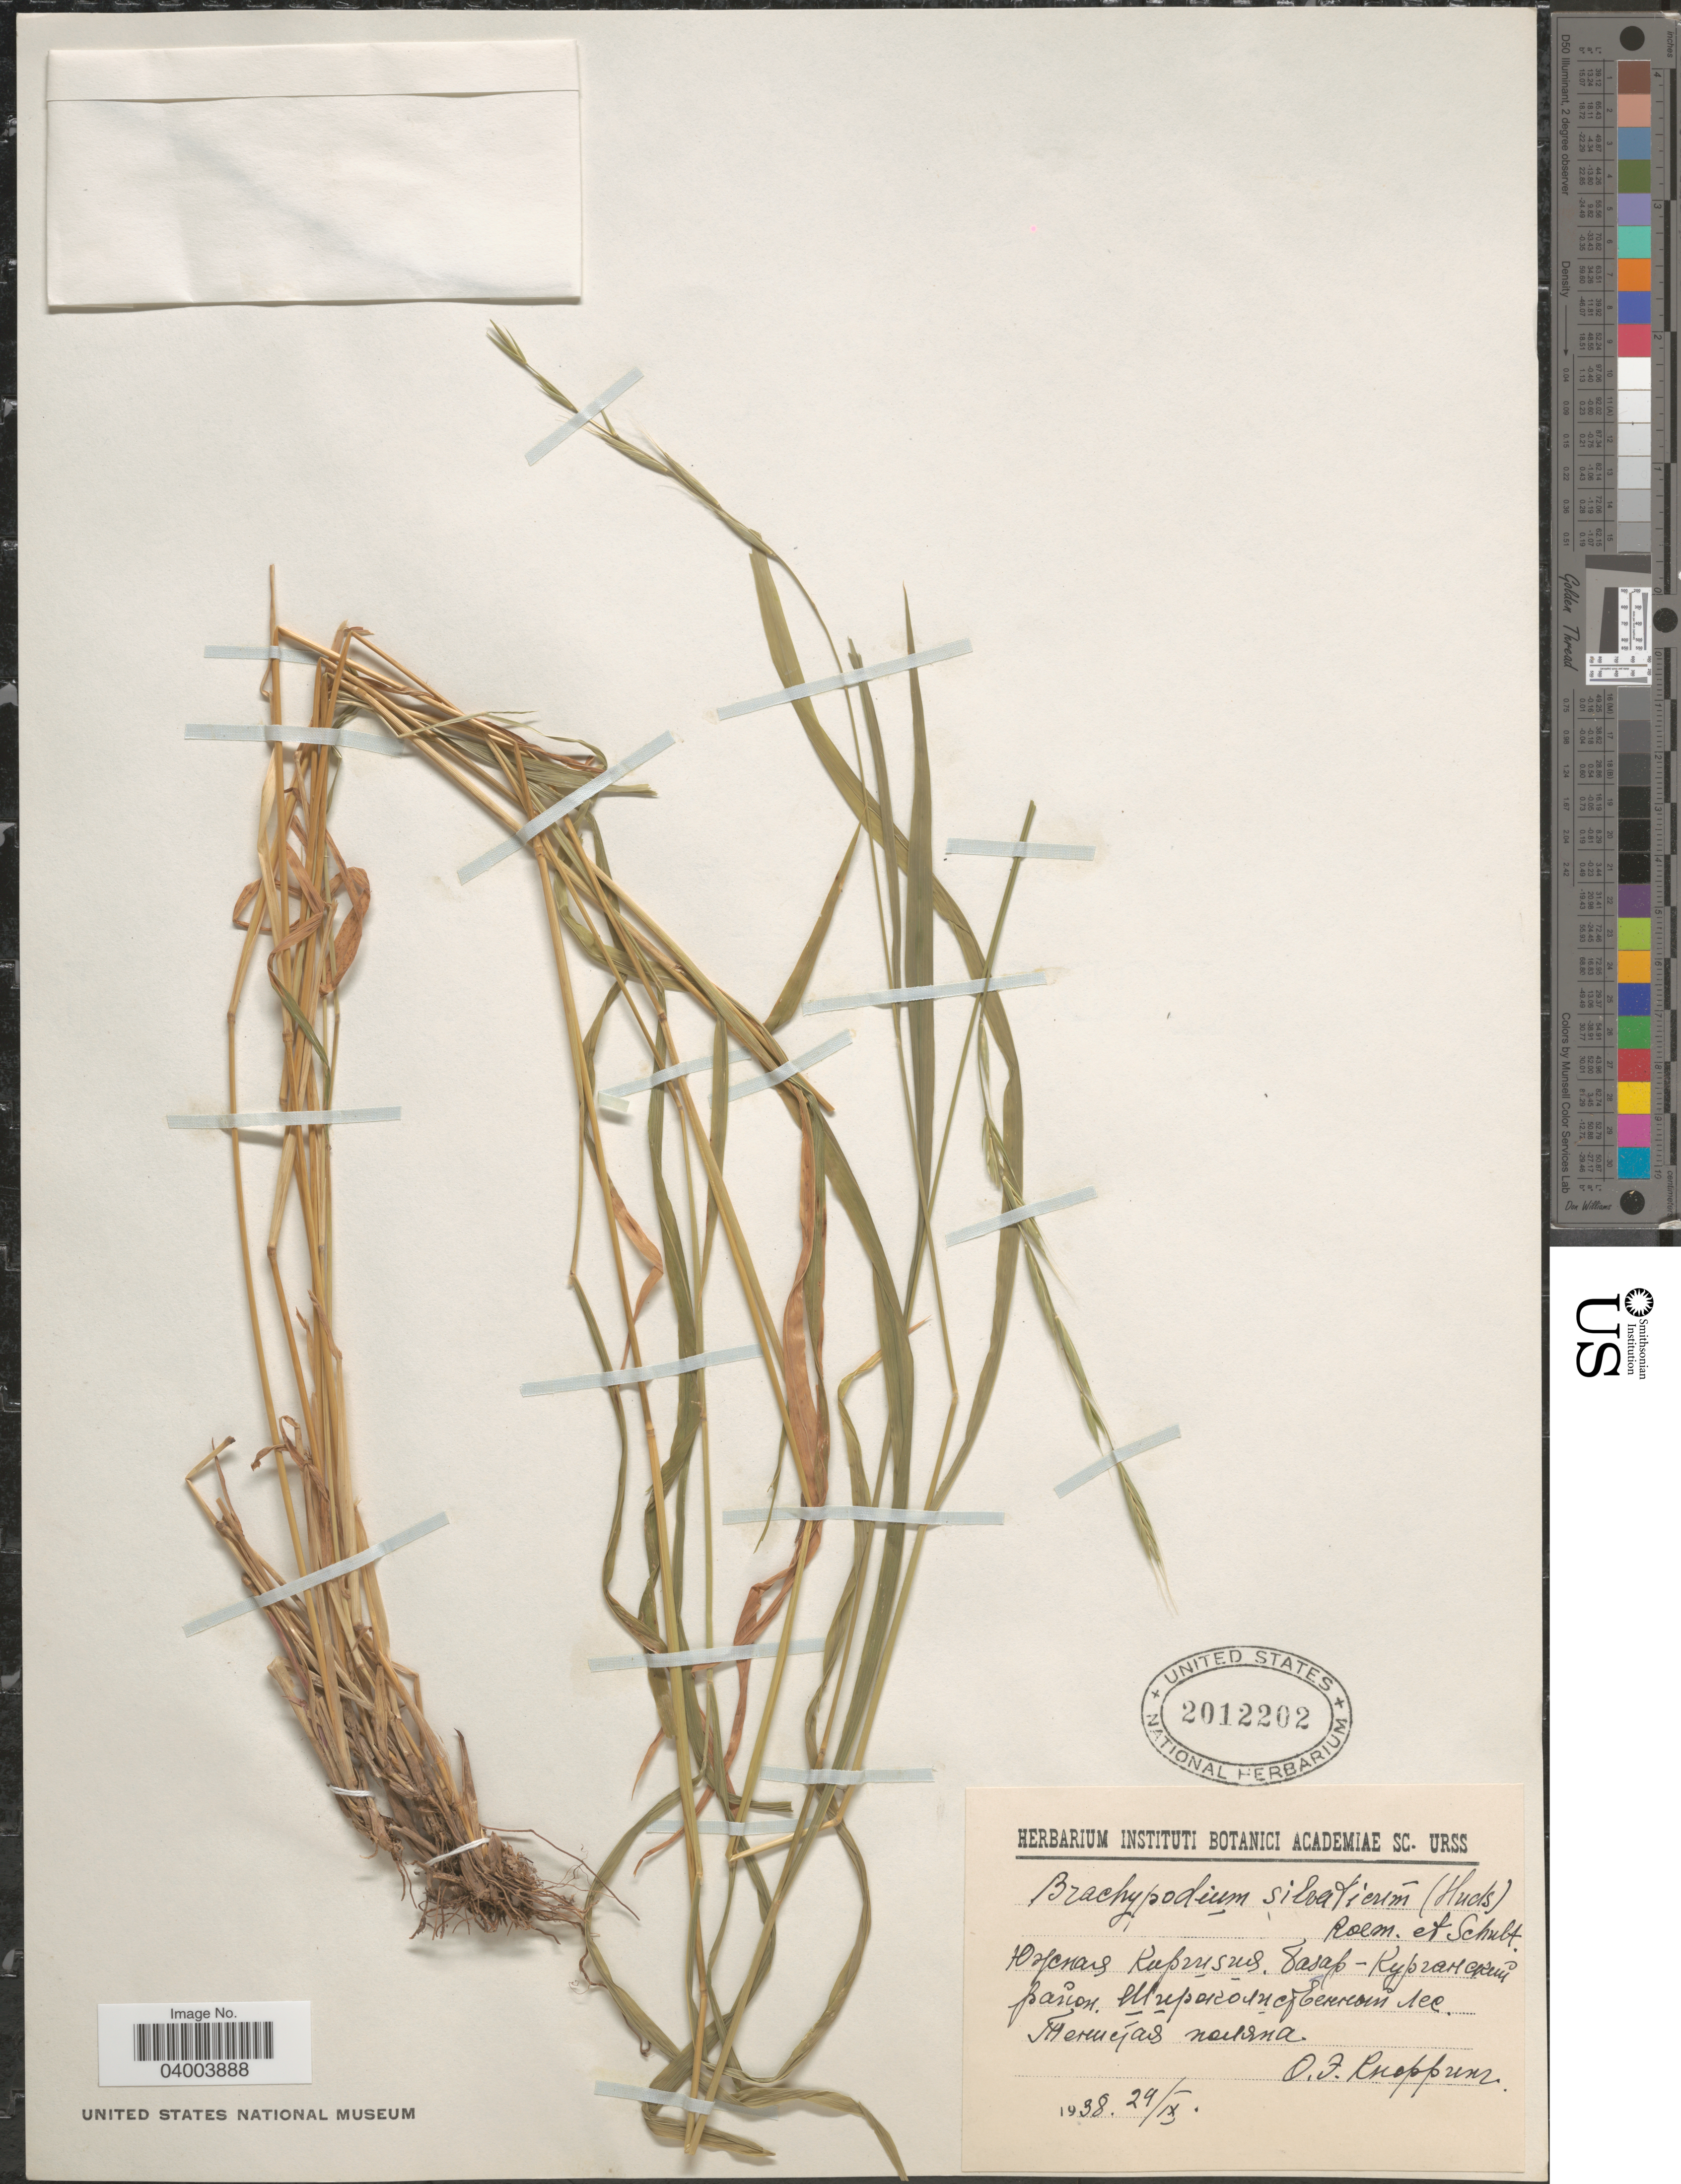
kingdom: Plantae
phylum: Tracheophyta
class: Liliopsida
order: Poales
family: Poaceae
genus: Brachypodium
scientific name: Brachypodium sylvaticum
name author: (Huds.) P. Beauv.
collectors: O. Knorring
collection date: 1938-09-29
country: Kyrgyzstan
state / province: Jalal-Abad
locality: Bazar-Kurganskiy District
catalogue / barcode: US 2012202